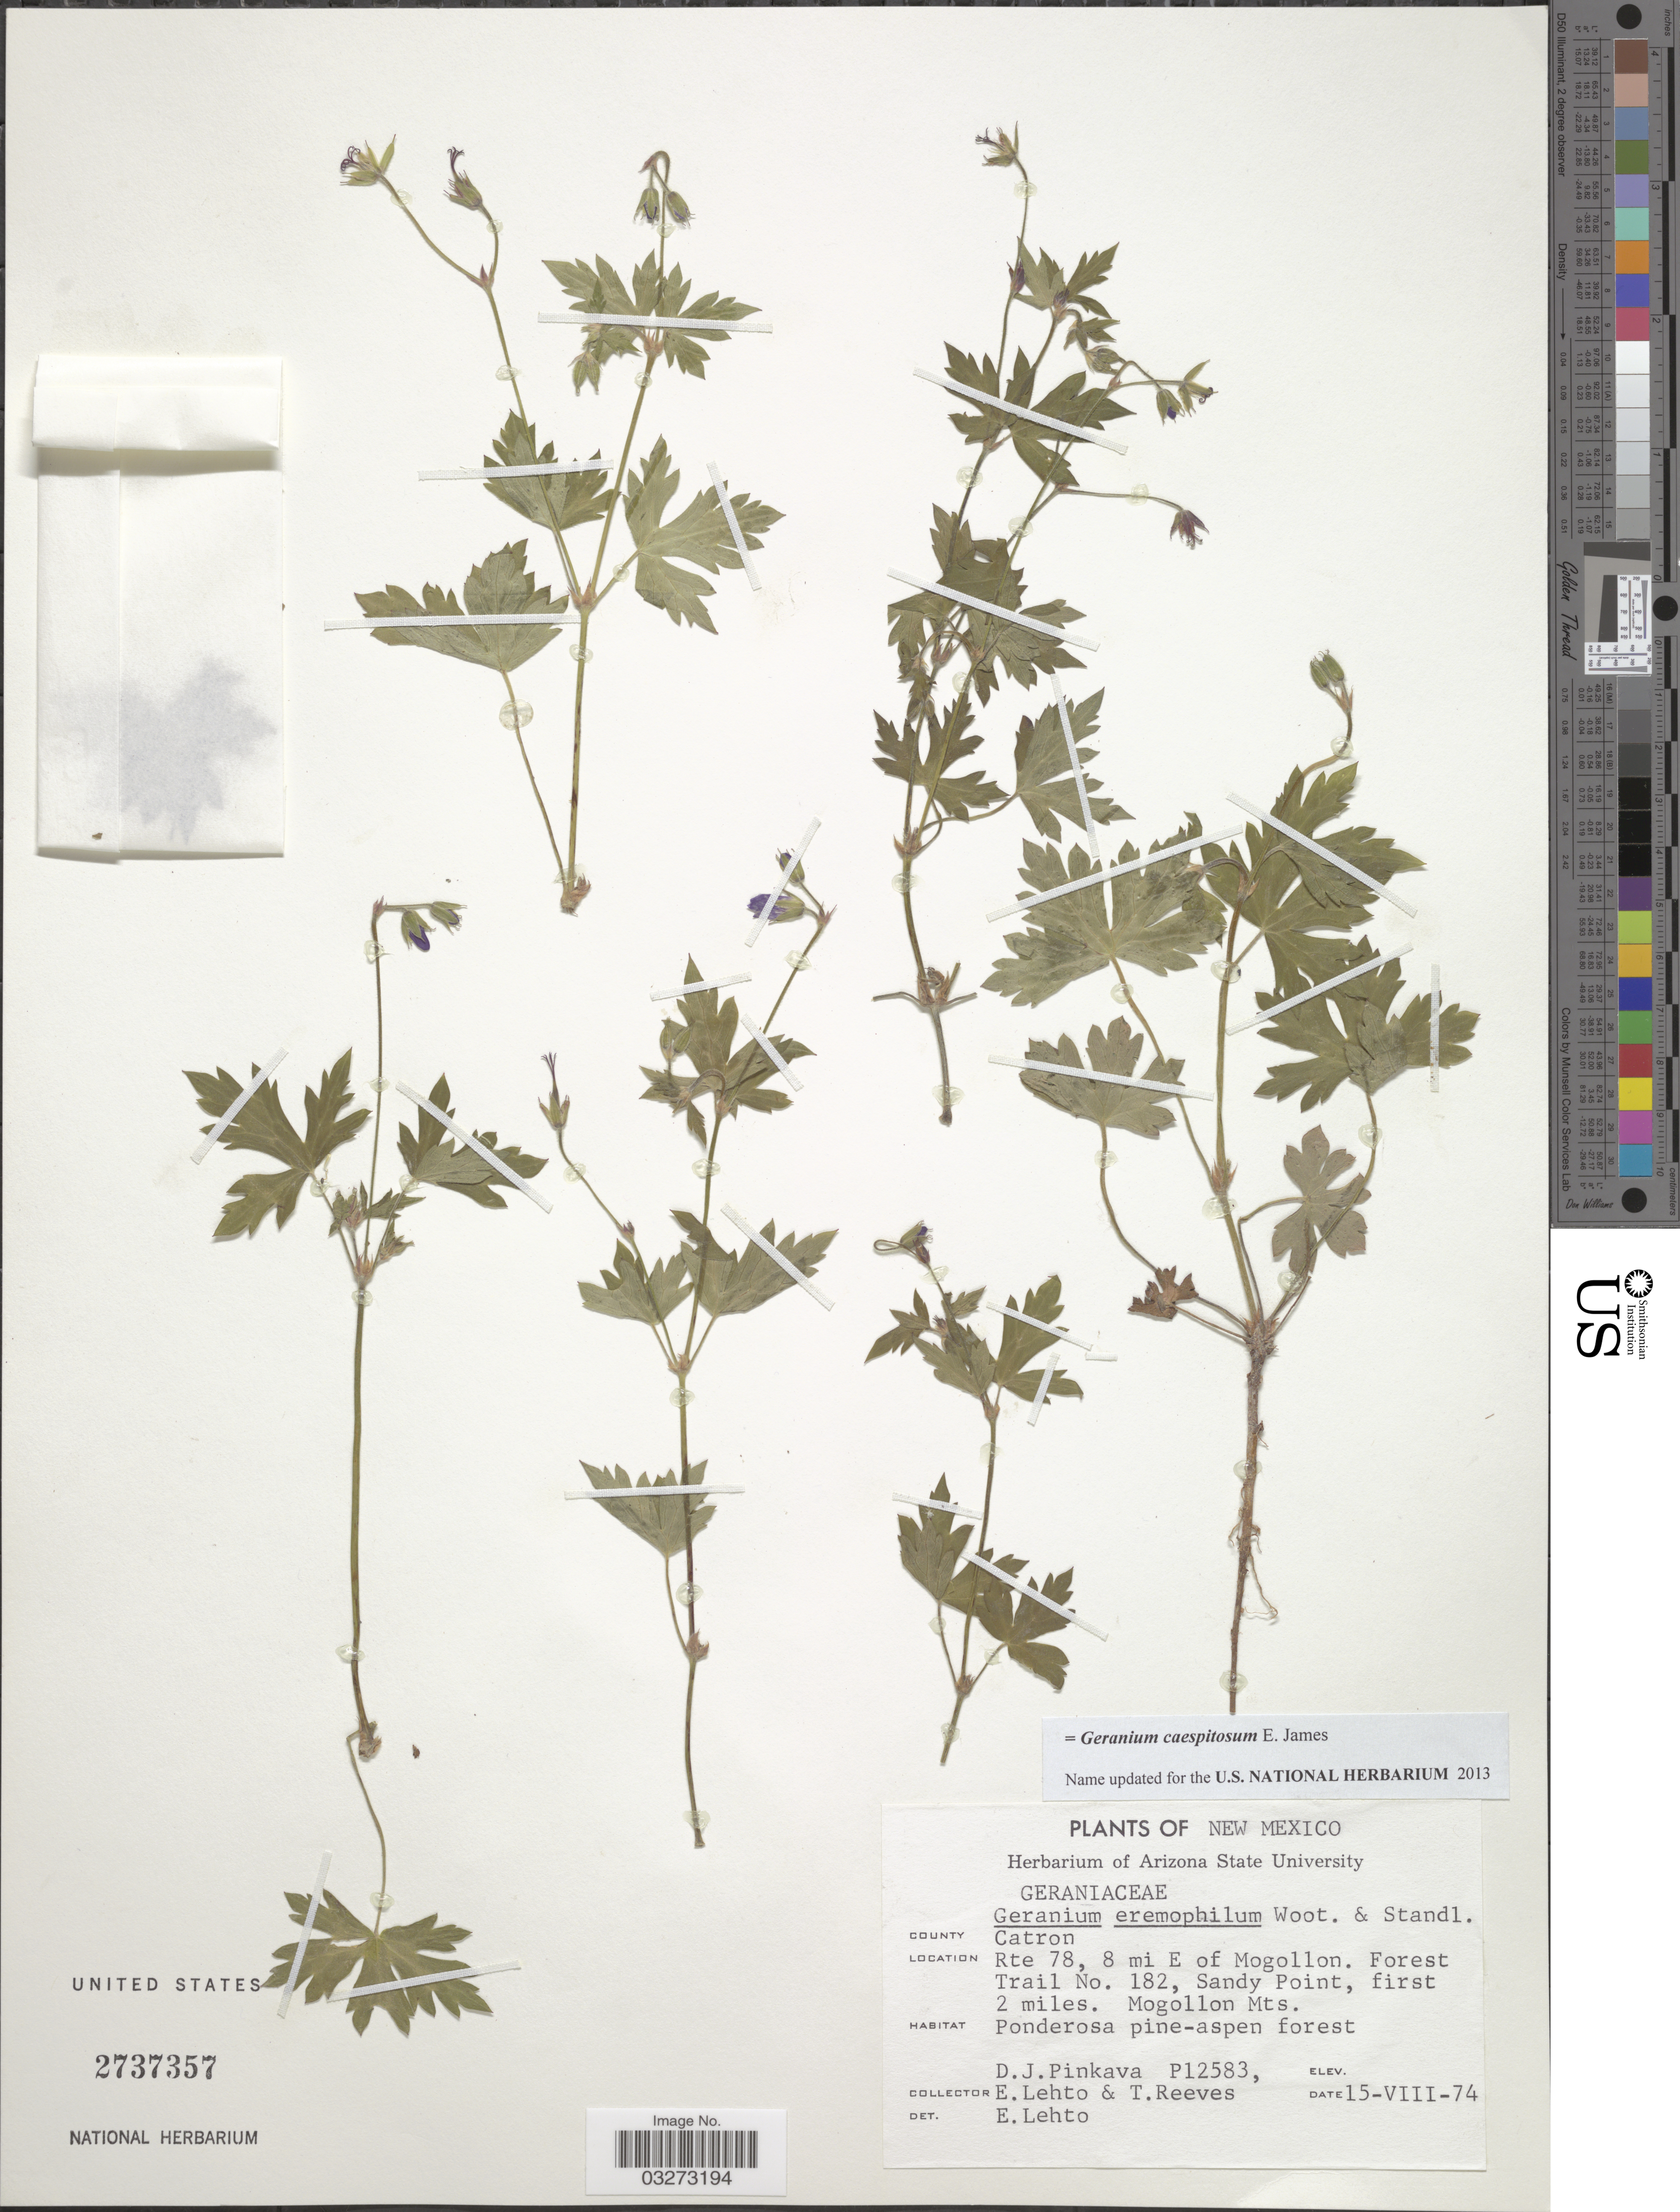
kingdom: Plantae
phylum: Tracheophyta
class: Magnoliopsida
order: Geraniales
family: Geraniaceae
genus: Geranium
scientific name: Geranium caespitosum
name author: E. James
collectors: D. J. Pinkava, E. Lehto & T. Reeves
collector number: P12583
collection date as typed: Transcribed d/m/y: 15/8/74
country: United States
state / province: New Mexico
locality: County Catron, Rte 78, 8 mi E of Mogollon. Forest Trail No. 182, Sandy Point, first 2 miles. Mogollon Mts.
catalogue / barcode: US 2737357